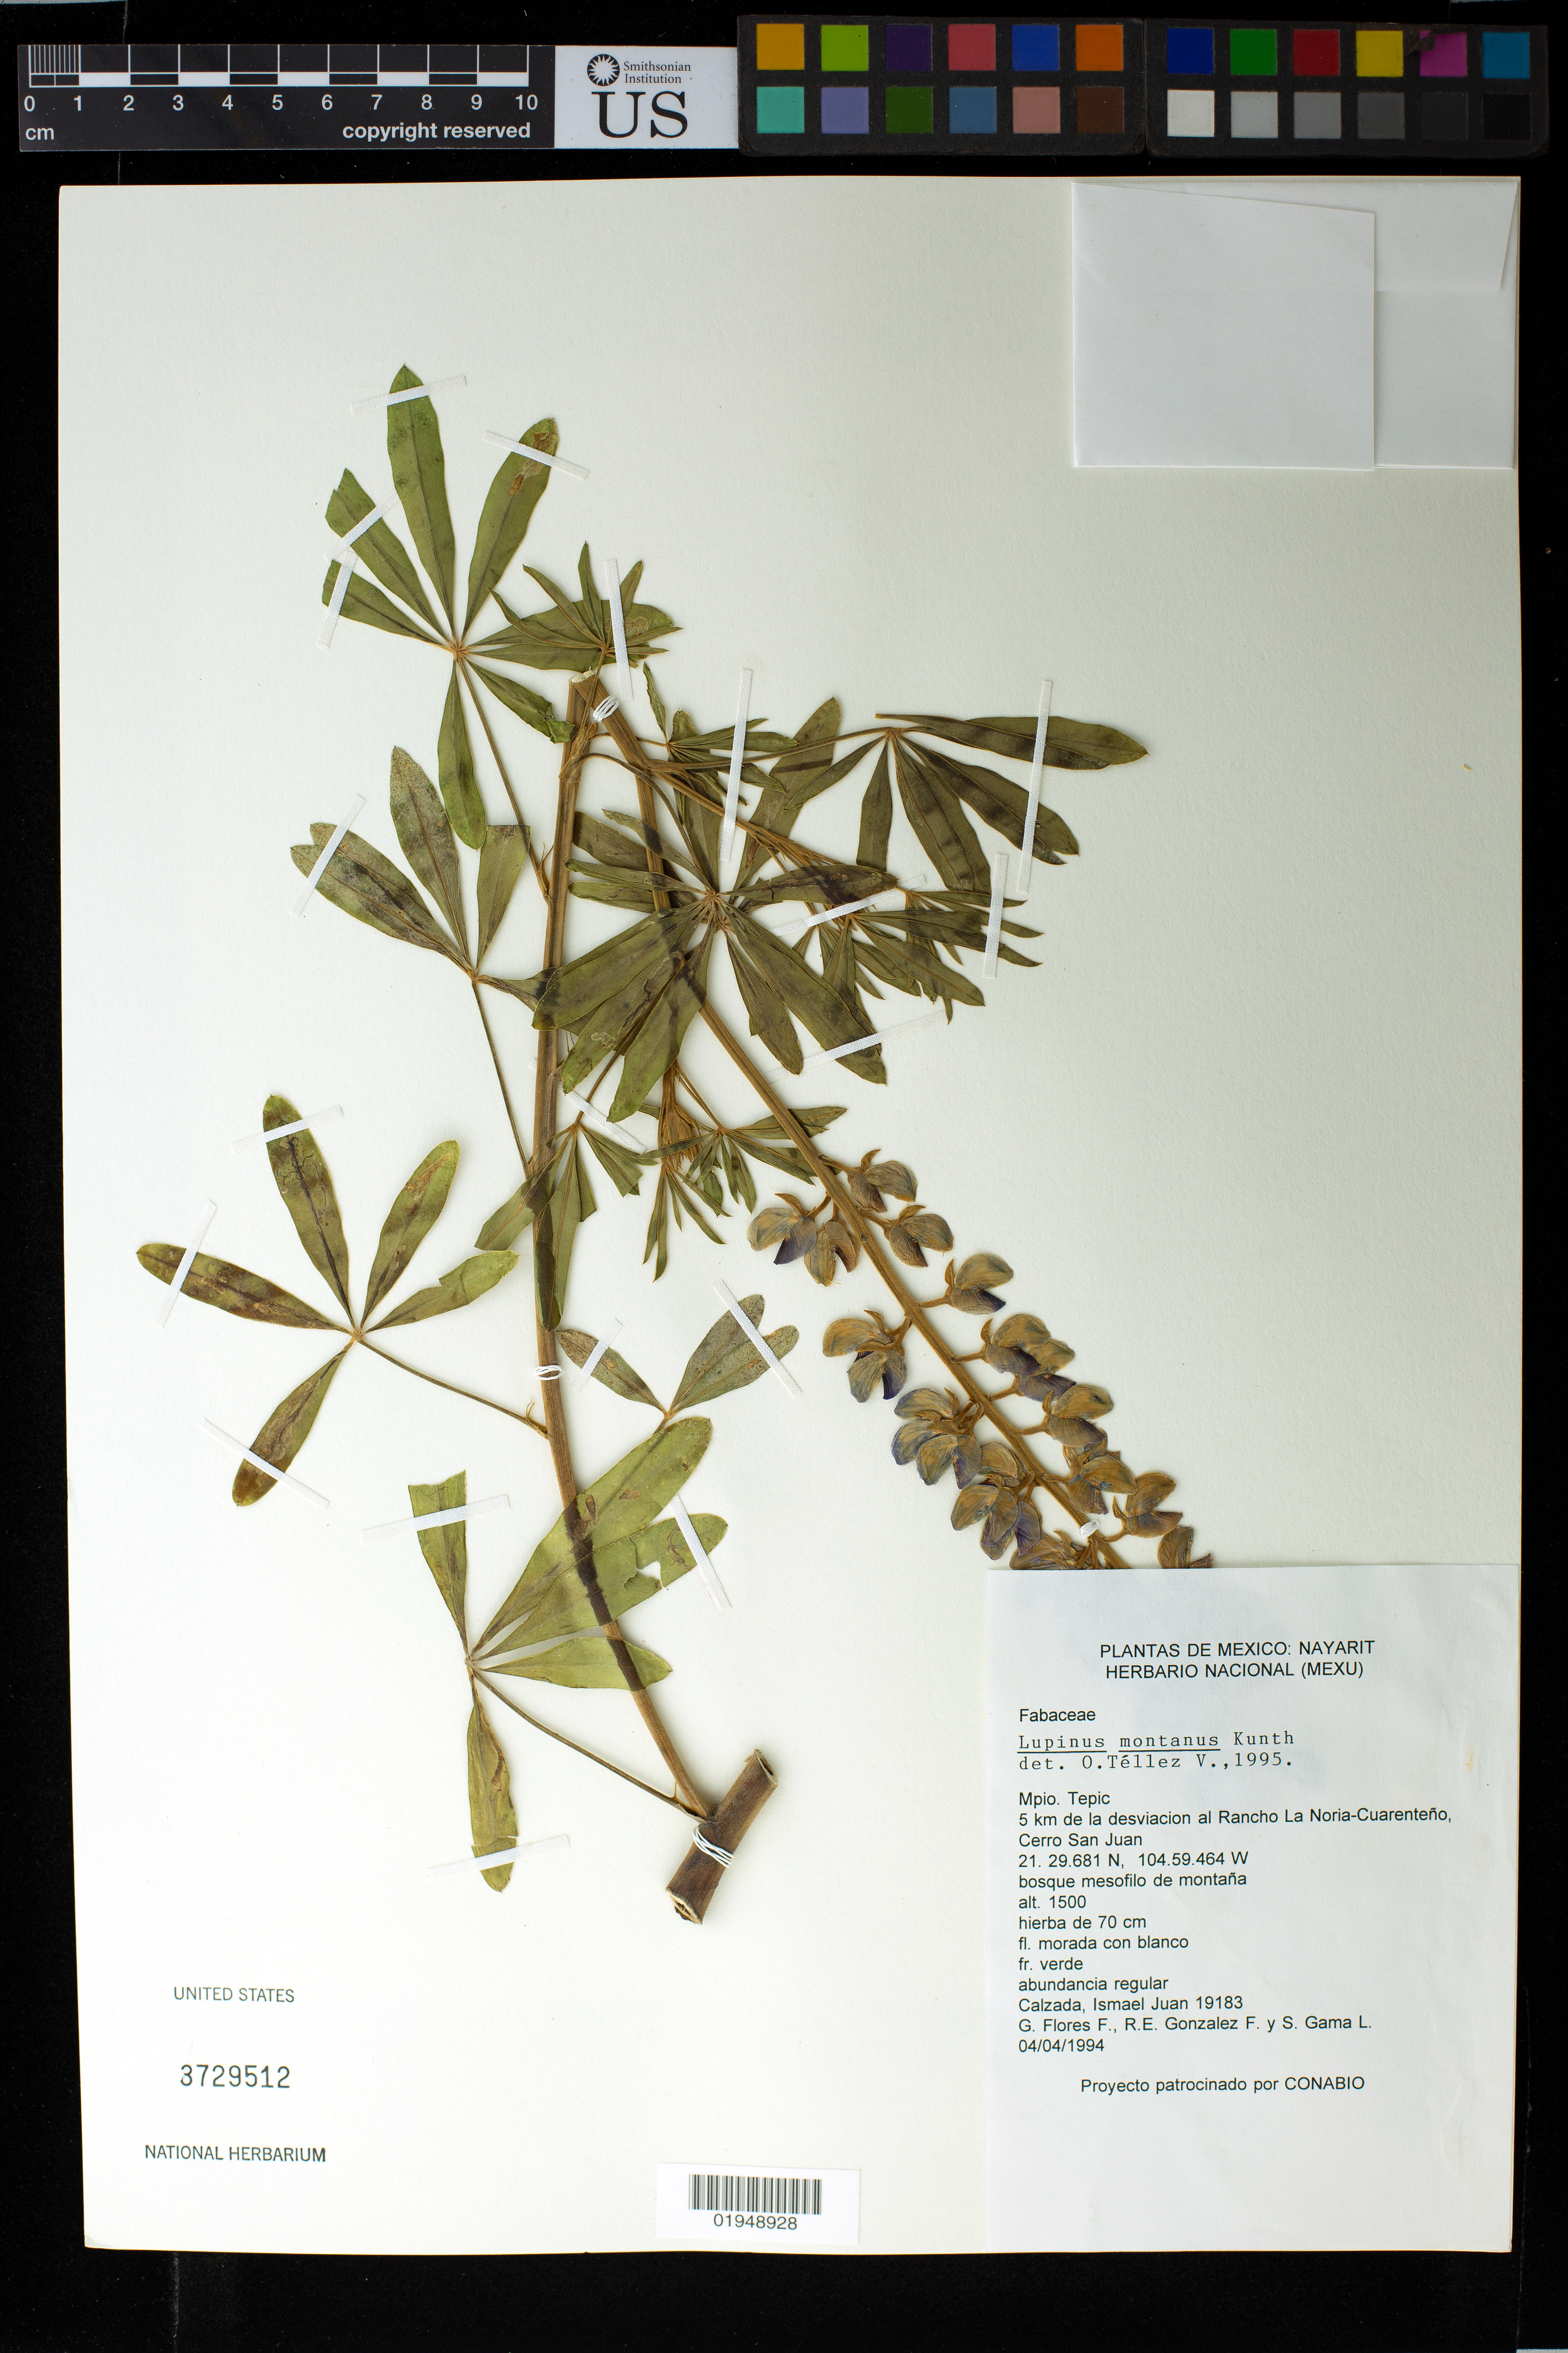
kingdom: Plantae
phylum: Tracheophyta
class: Magnoliopsida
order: Fabales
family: Fabaceae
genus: Lupinus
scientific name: Lupinus montanus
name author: Kunth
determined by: Tellez, O.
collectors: G. Flores F., J. I. Calzada, R. E. Gonzalez F. & S. Gama López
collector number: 19183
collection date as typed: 04/04/1994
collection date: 1994-04-04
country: Mexico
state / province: Nayarit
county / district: Tepic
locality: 5 km de la desviacion al Rancho La Noria-Cuarenteño, Cerro San Juan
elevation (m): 1500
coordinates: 21 29.681 N, 104 59.464 W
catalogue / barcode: US 3729512